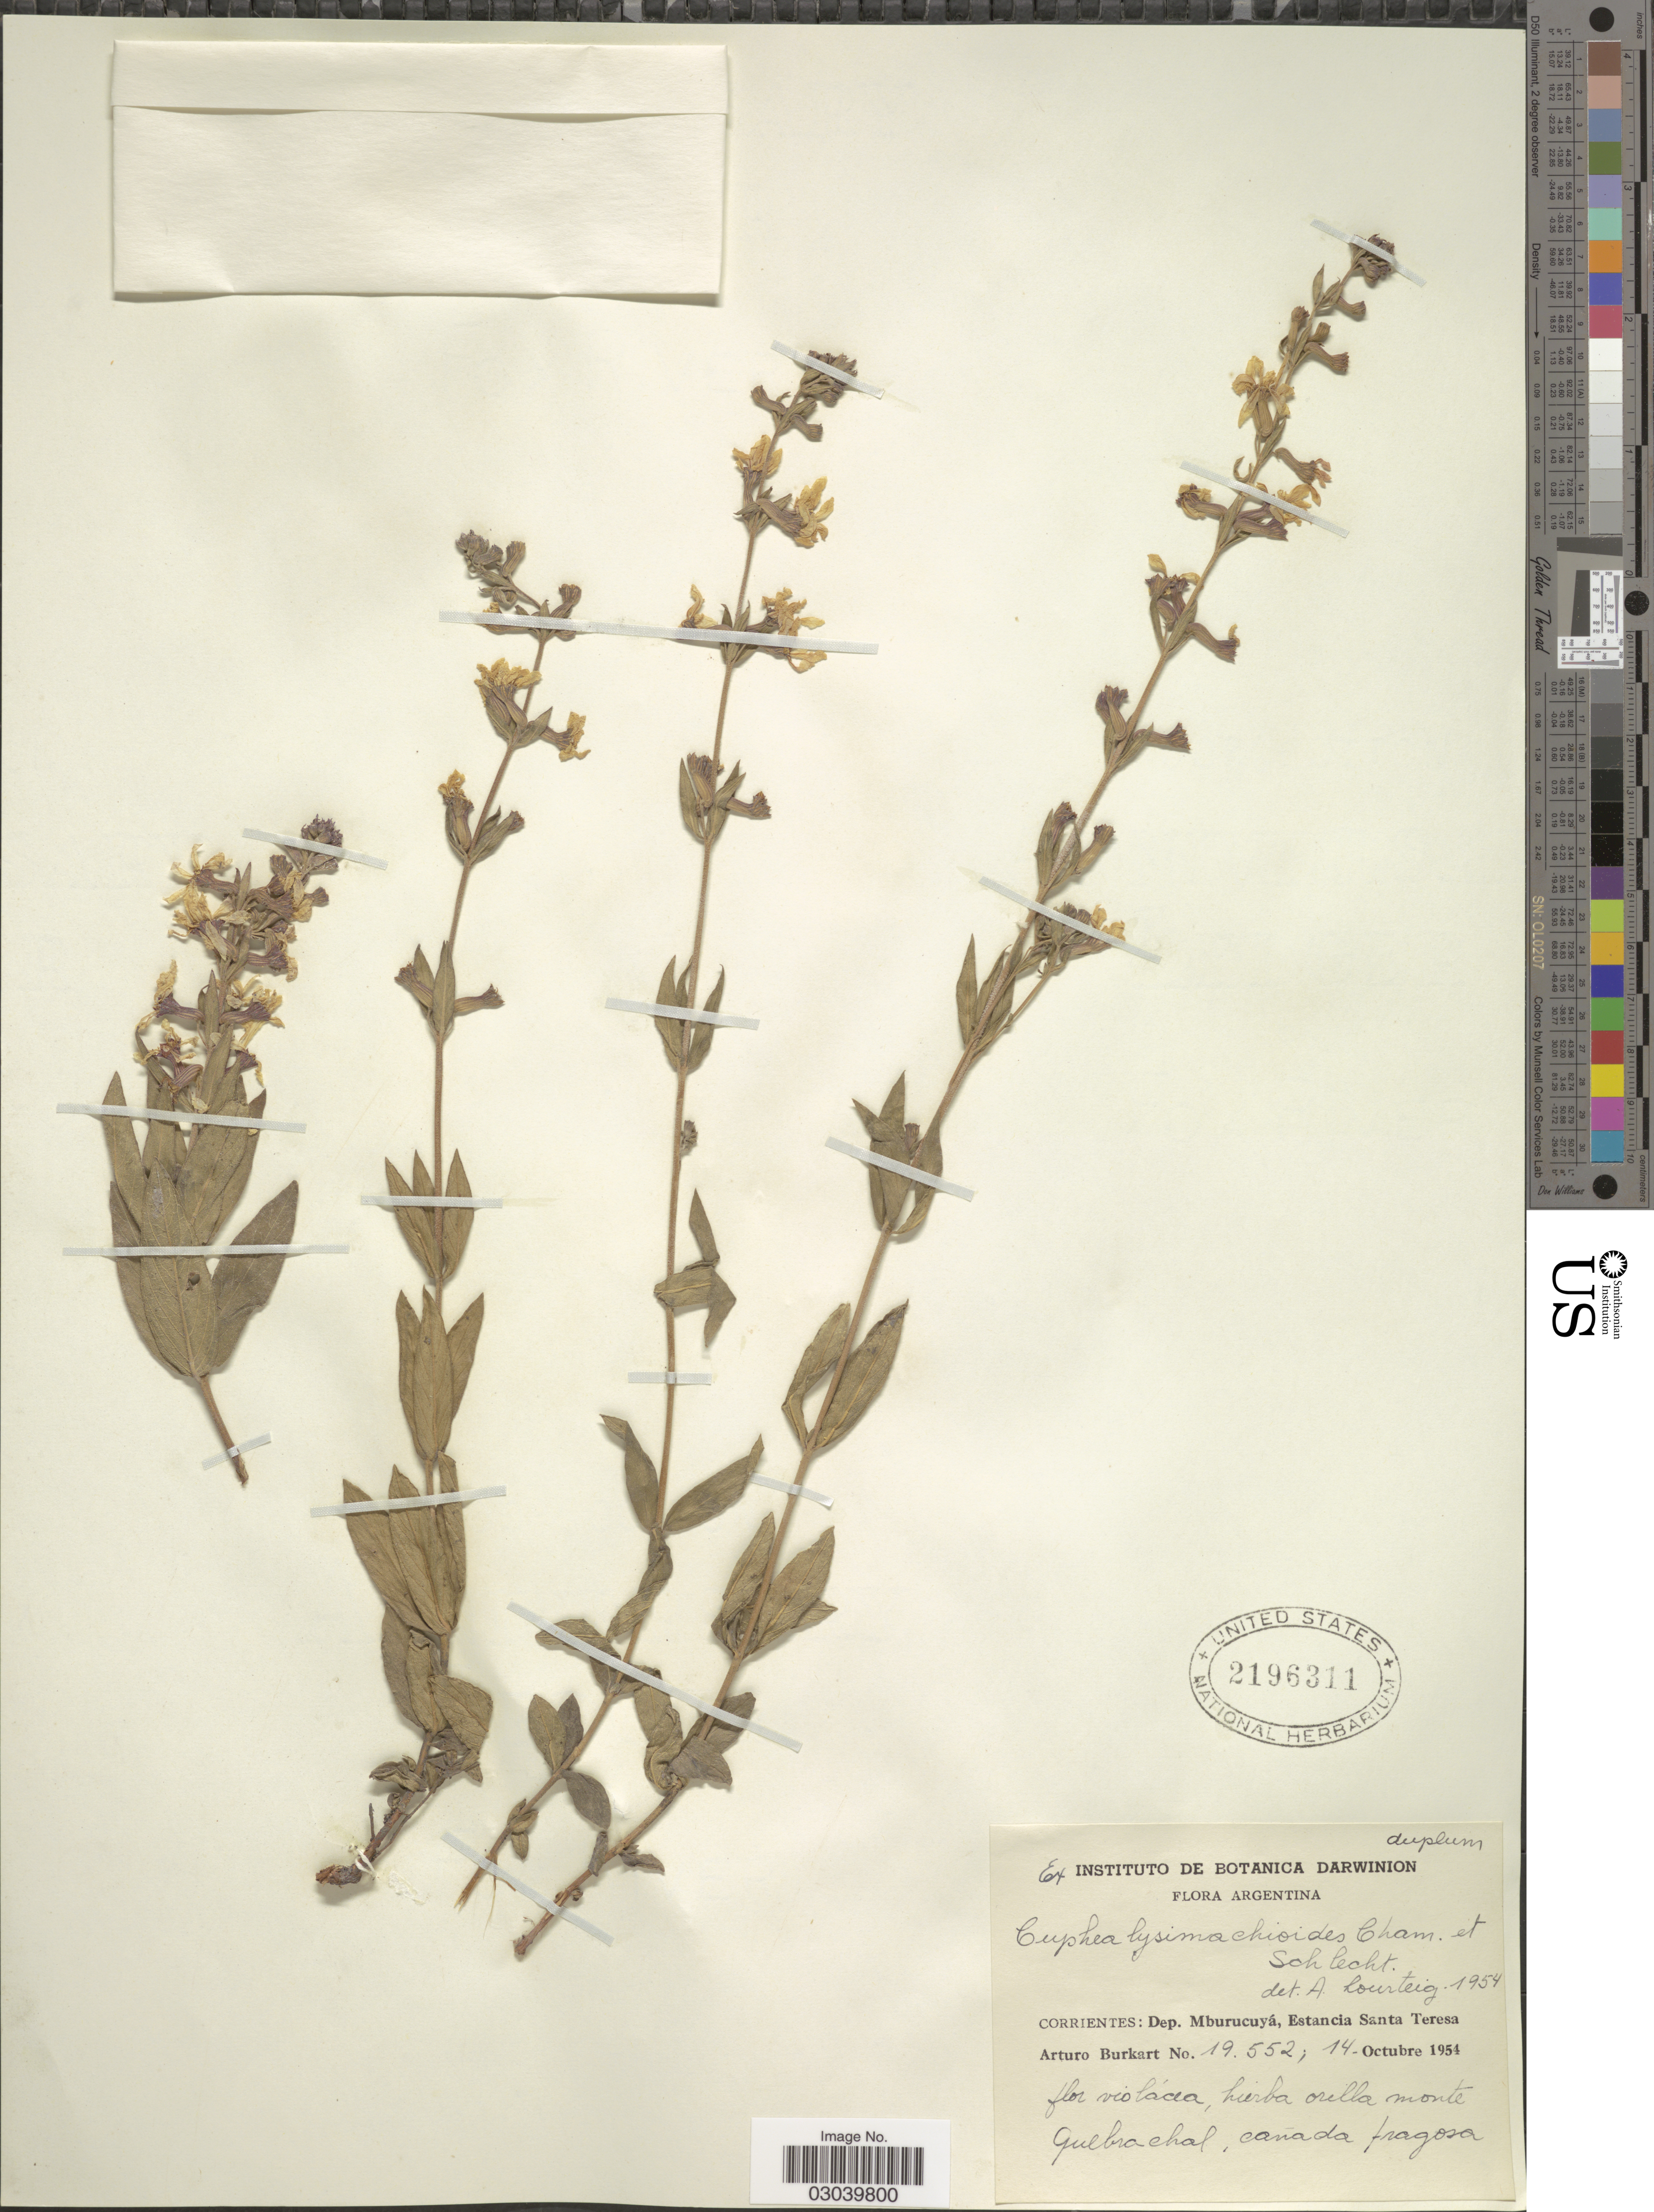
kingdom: Plantae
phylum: Tracheophyta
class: Magnoliopsida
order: Myrtales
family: Lythraceae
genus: Cuphea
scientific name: Cuphea lysimachioides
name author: Cham. & Schltdl.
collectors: A. E. Burkart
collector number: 19552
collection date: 1954-10-14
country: Argentina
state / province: Corrientes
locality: Dep. Mburucuyá, Estancia Santa Teresa.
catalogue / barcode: US 2196311